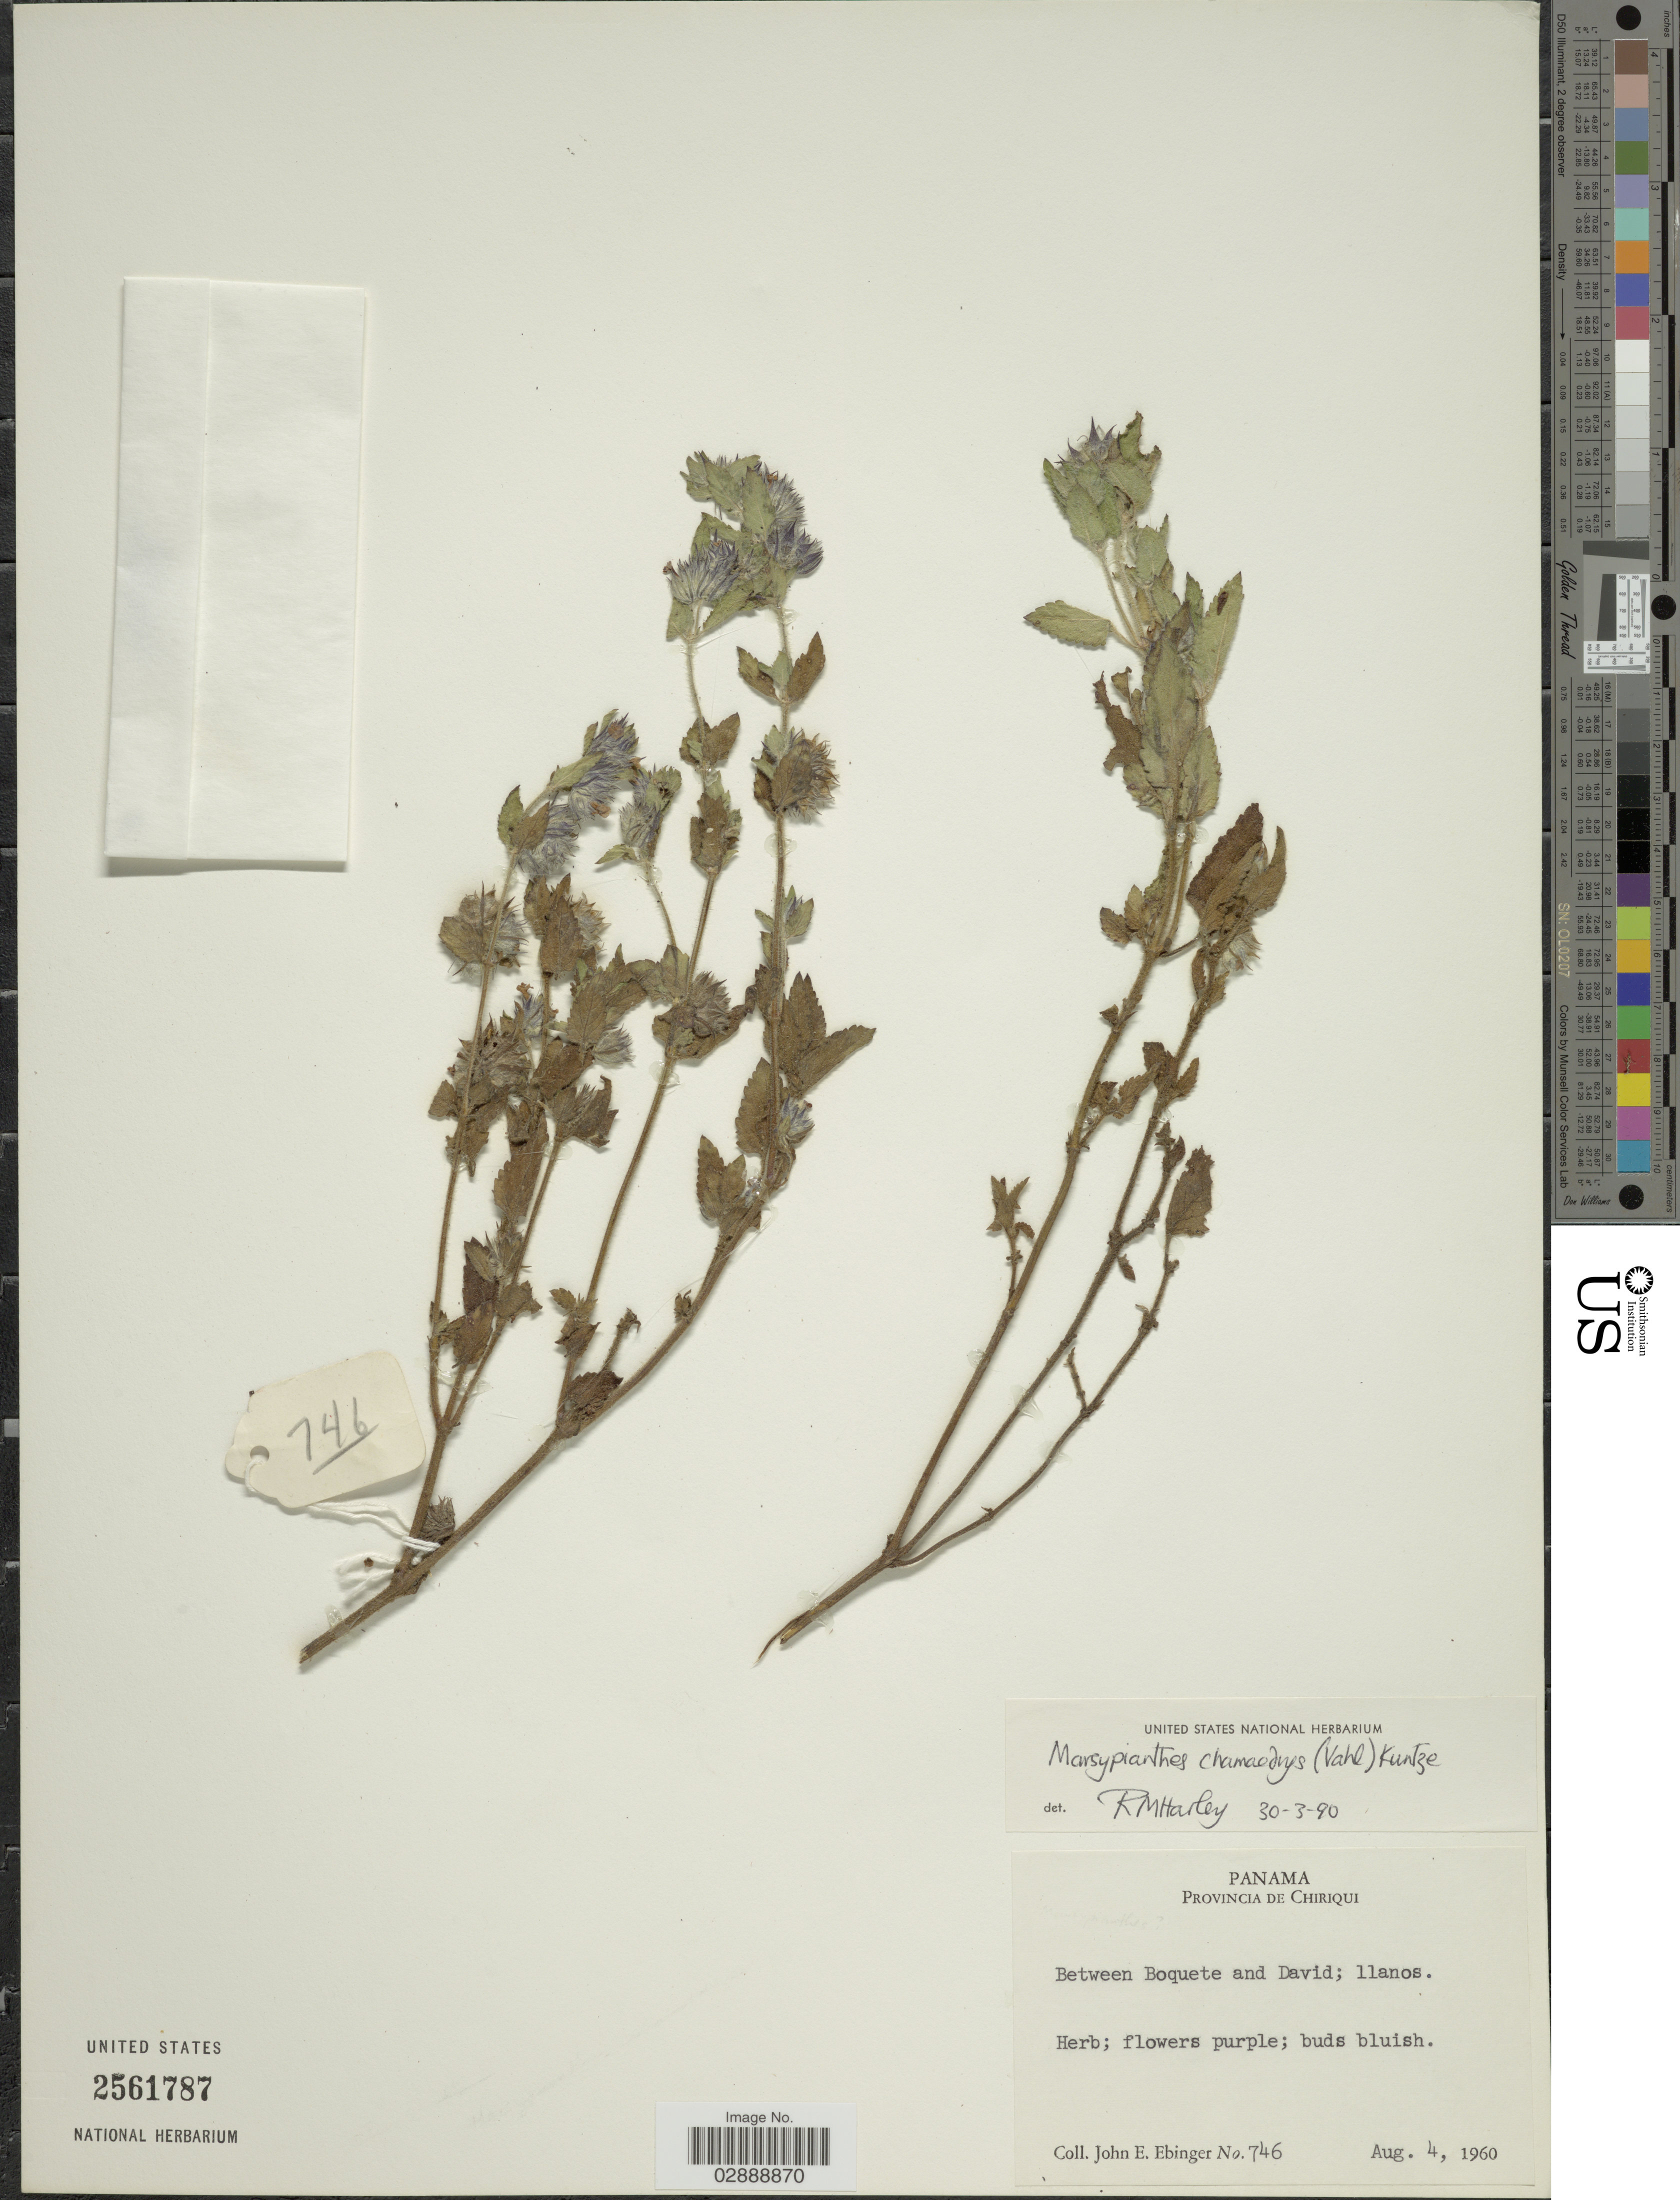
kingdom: Plantae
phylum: Tracheophyta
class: Magnoliopsida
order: Lamiales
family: Lamiaceae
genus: Marsypianthes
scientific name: Marsypianthes chamaedrys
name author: (Vahl) Kuntze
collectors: J. Ebinger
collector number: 746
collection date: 1960-08-04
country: Panama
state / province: Chiriqui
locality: Between Boquete and David.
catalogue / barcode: US 2561787